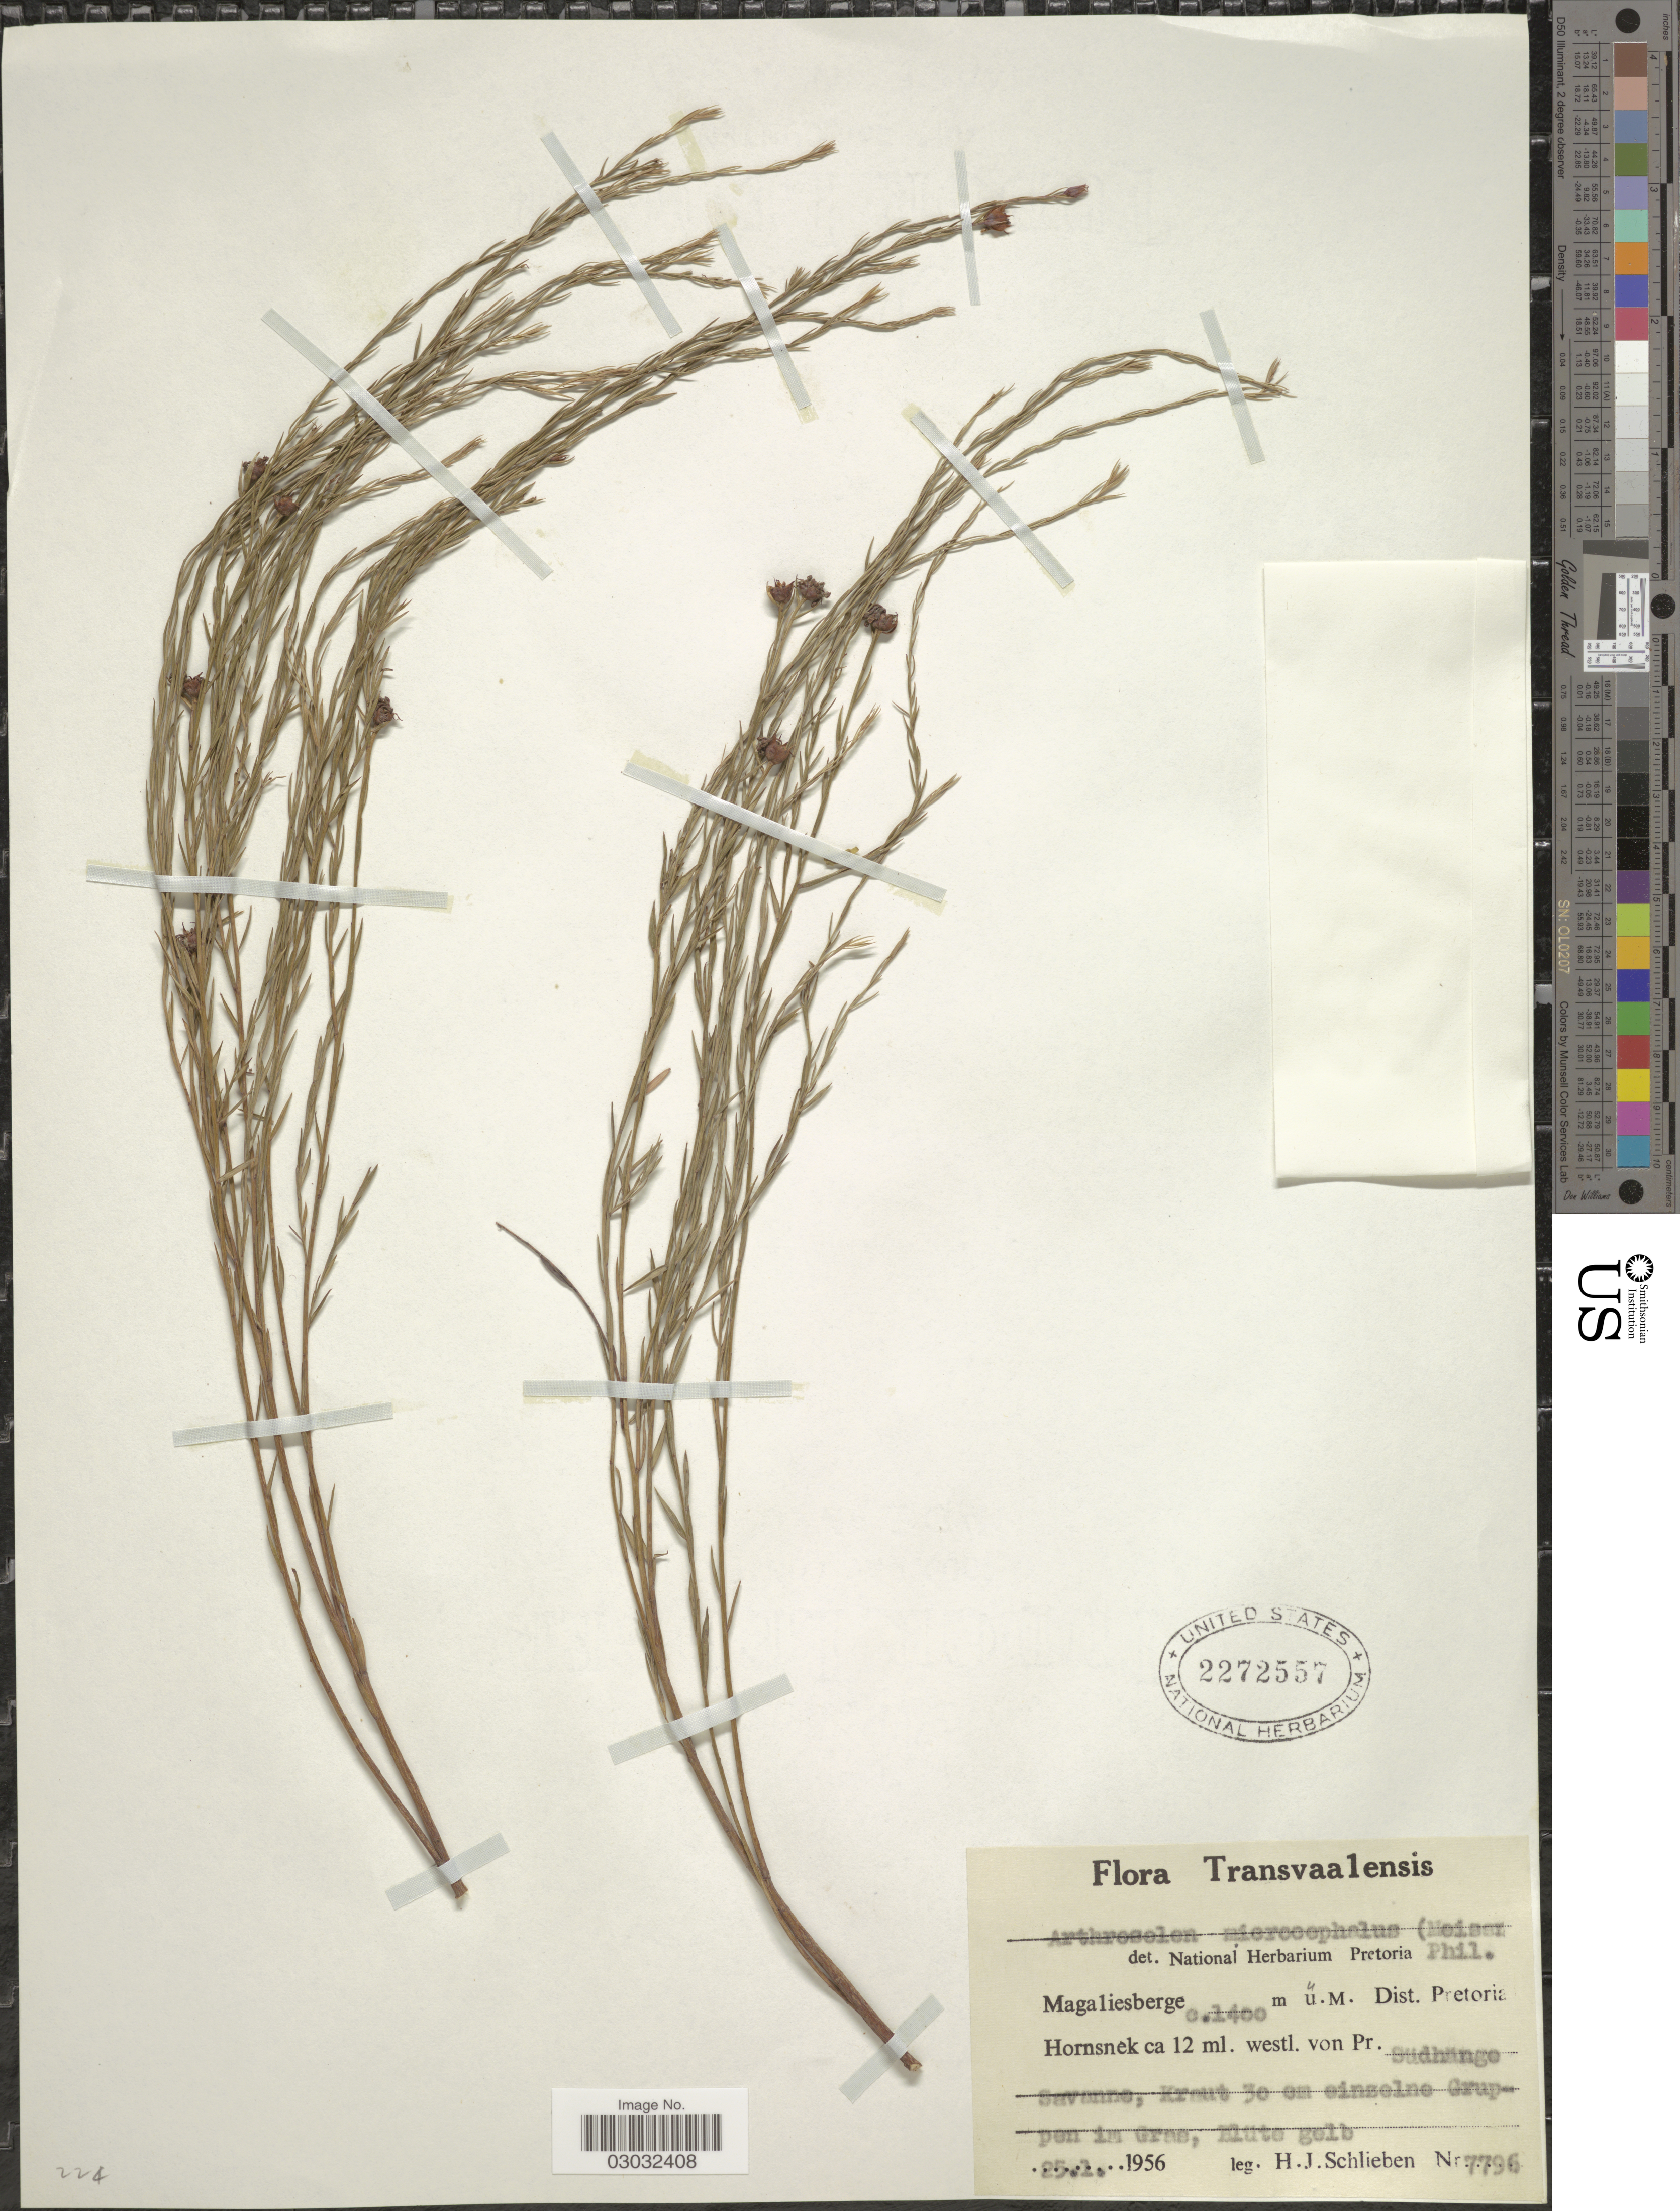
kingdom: Plantae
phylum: Tracheophyta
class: Magnoliopsida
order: Malvales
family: Thymelaeaceae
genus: Lasiosiphon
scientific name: Lasiosiphon microcephalus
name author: (Meisn.) J.C. Manning & Magee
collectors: H. J. Schlieben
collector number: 7796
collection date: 1956-02-25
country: South Africa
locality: Transvaalensis. Magaliesberge. Dist. Pretoria Hornsnek ca 12 ml. westl. von Pr. Sudhange Savanne.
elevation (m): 1400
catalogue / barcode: US 2272557